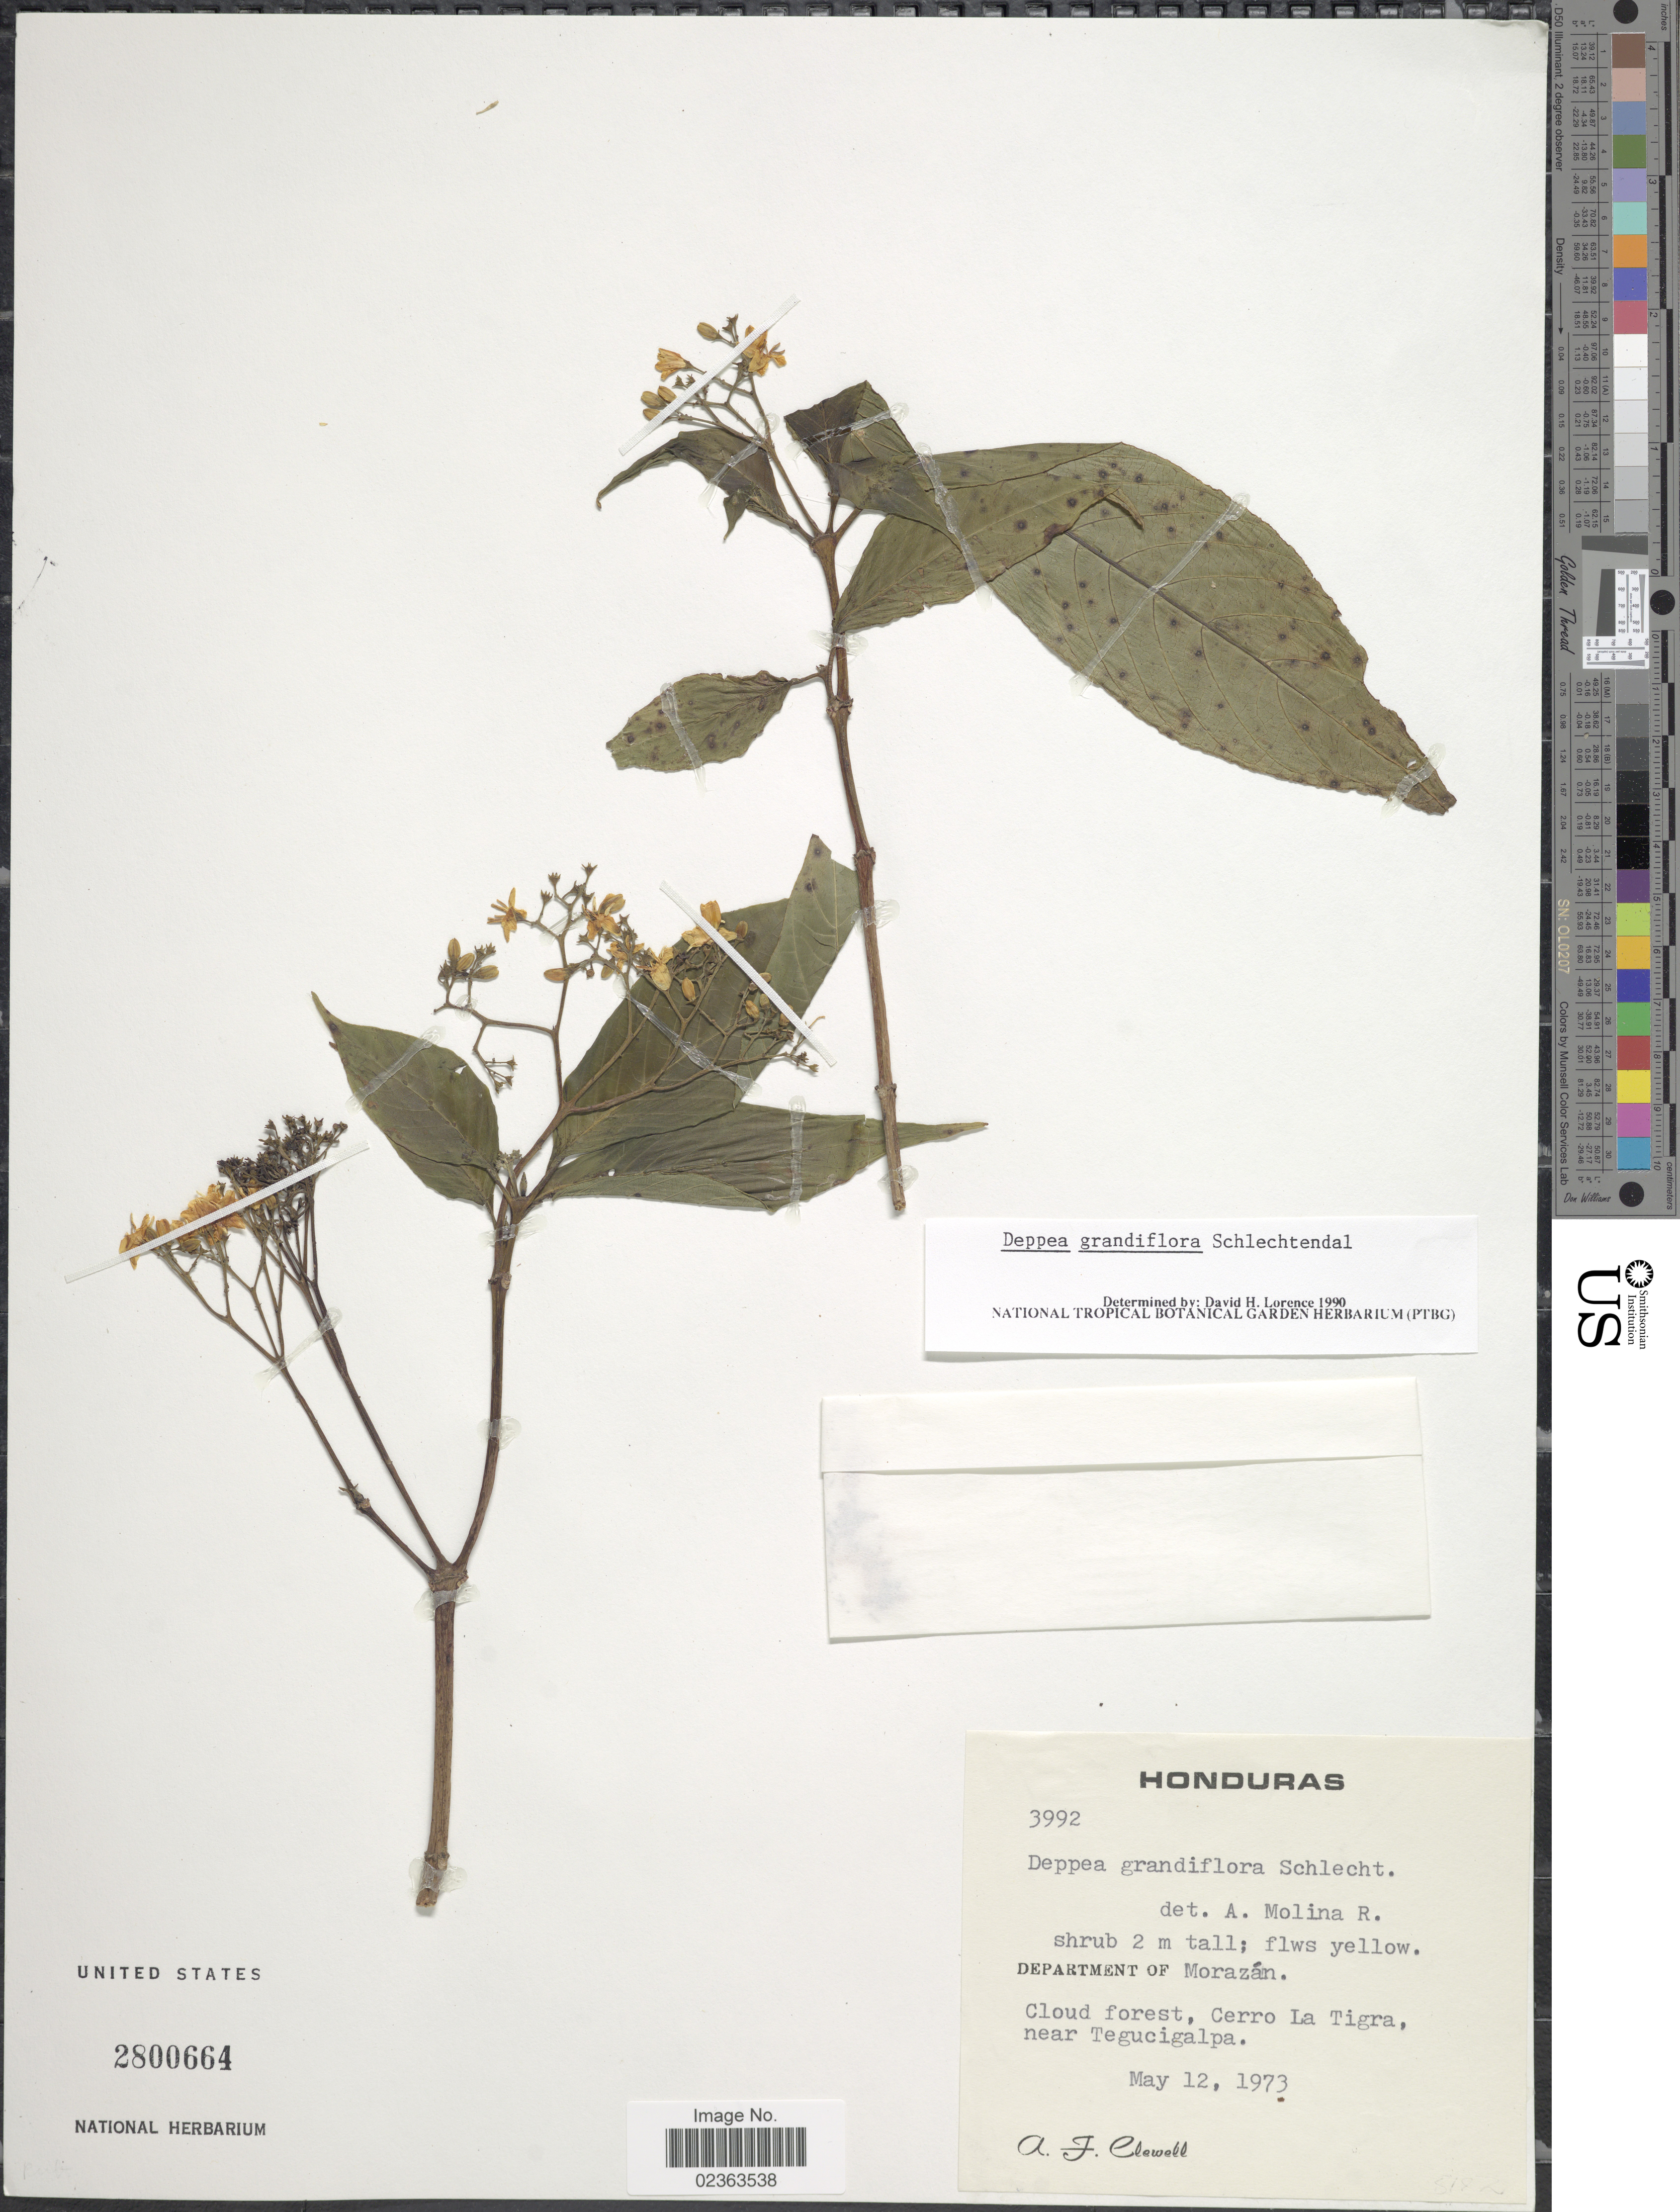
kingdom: Plantae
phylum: Tracheophyta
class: Magnoliopsida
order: Gentianales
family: Rubiaceae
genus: Deppea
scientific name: Deppea grandiflora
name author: Schltdl.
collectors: A. Clewell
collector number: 3992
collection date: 1973-05-12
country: Honduras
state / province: Fco. Morazán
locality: Department of Morazán, Cloud forest, Cero La Tigra, near Tegucigalpa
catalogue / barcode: US 2800664